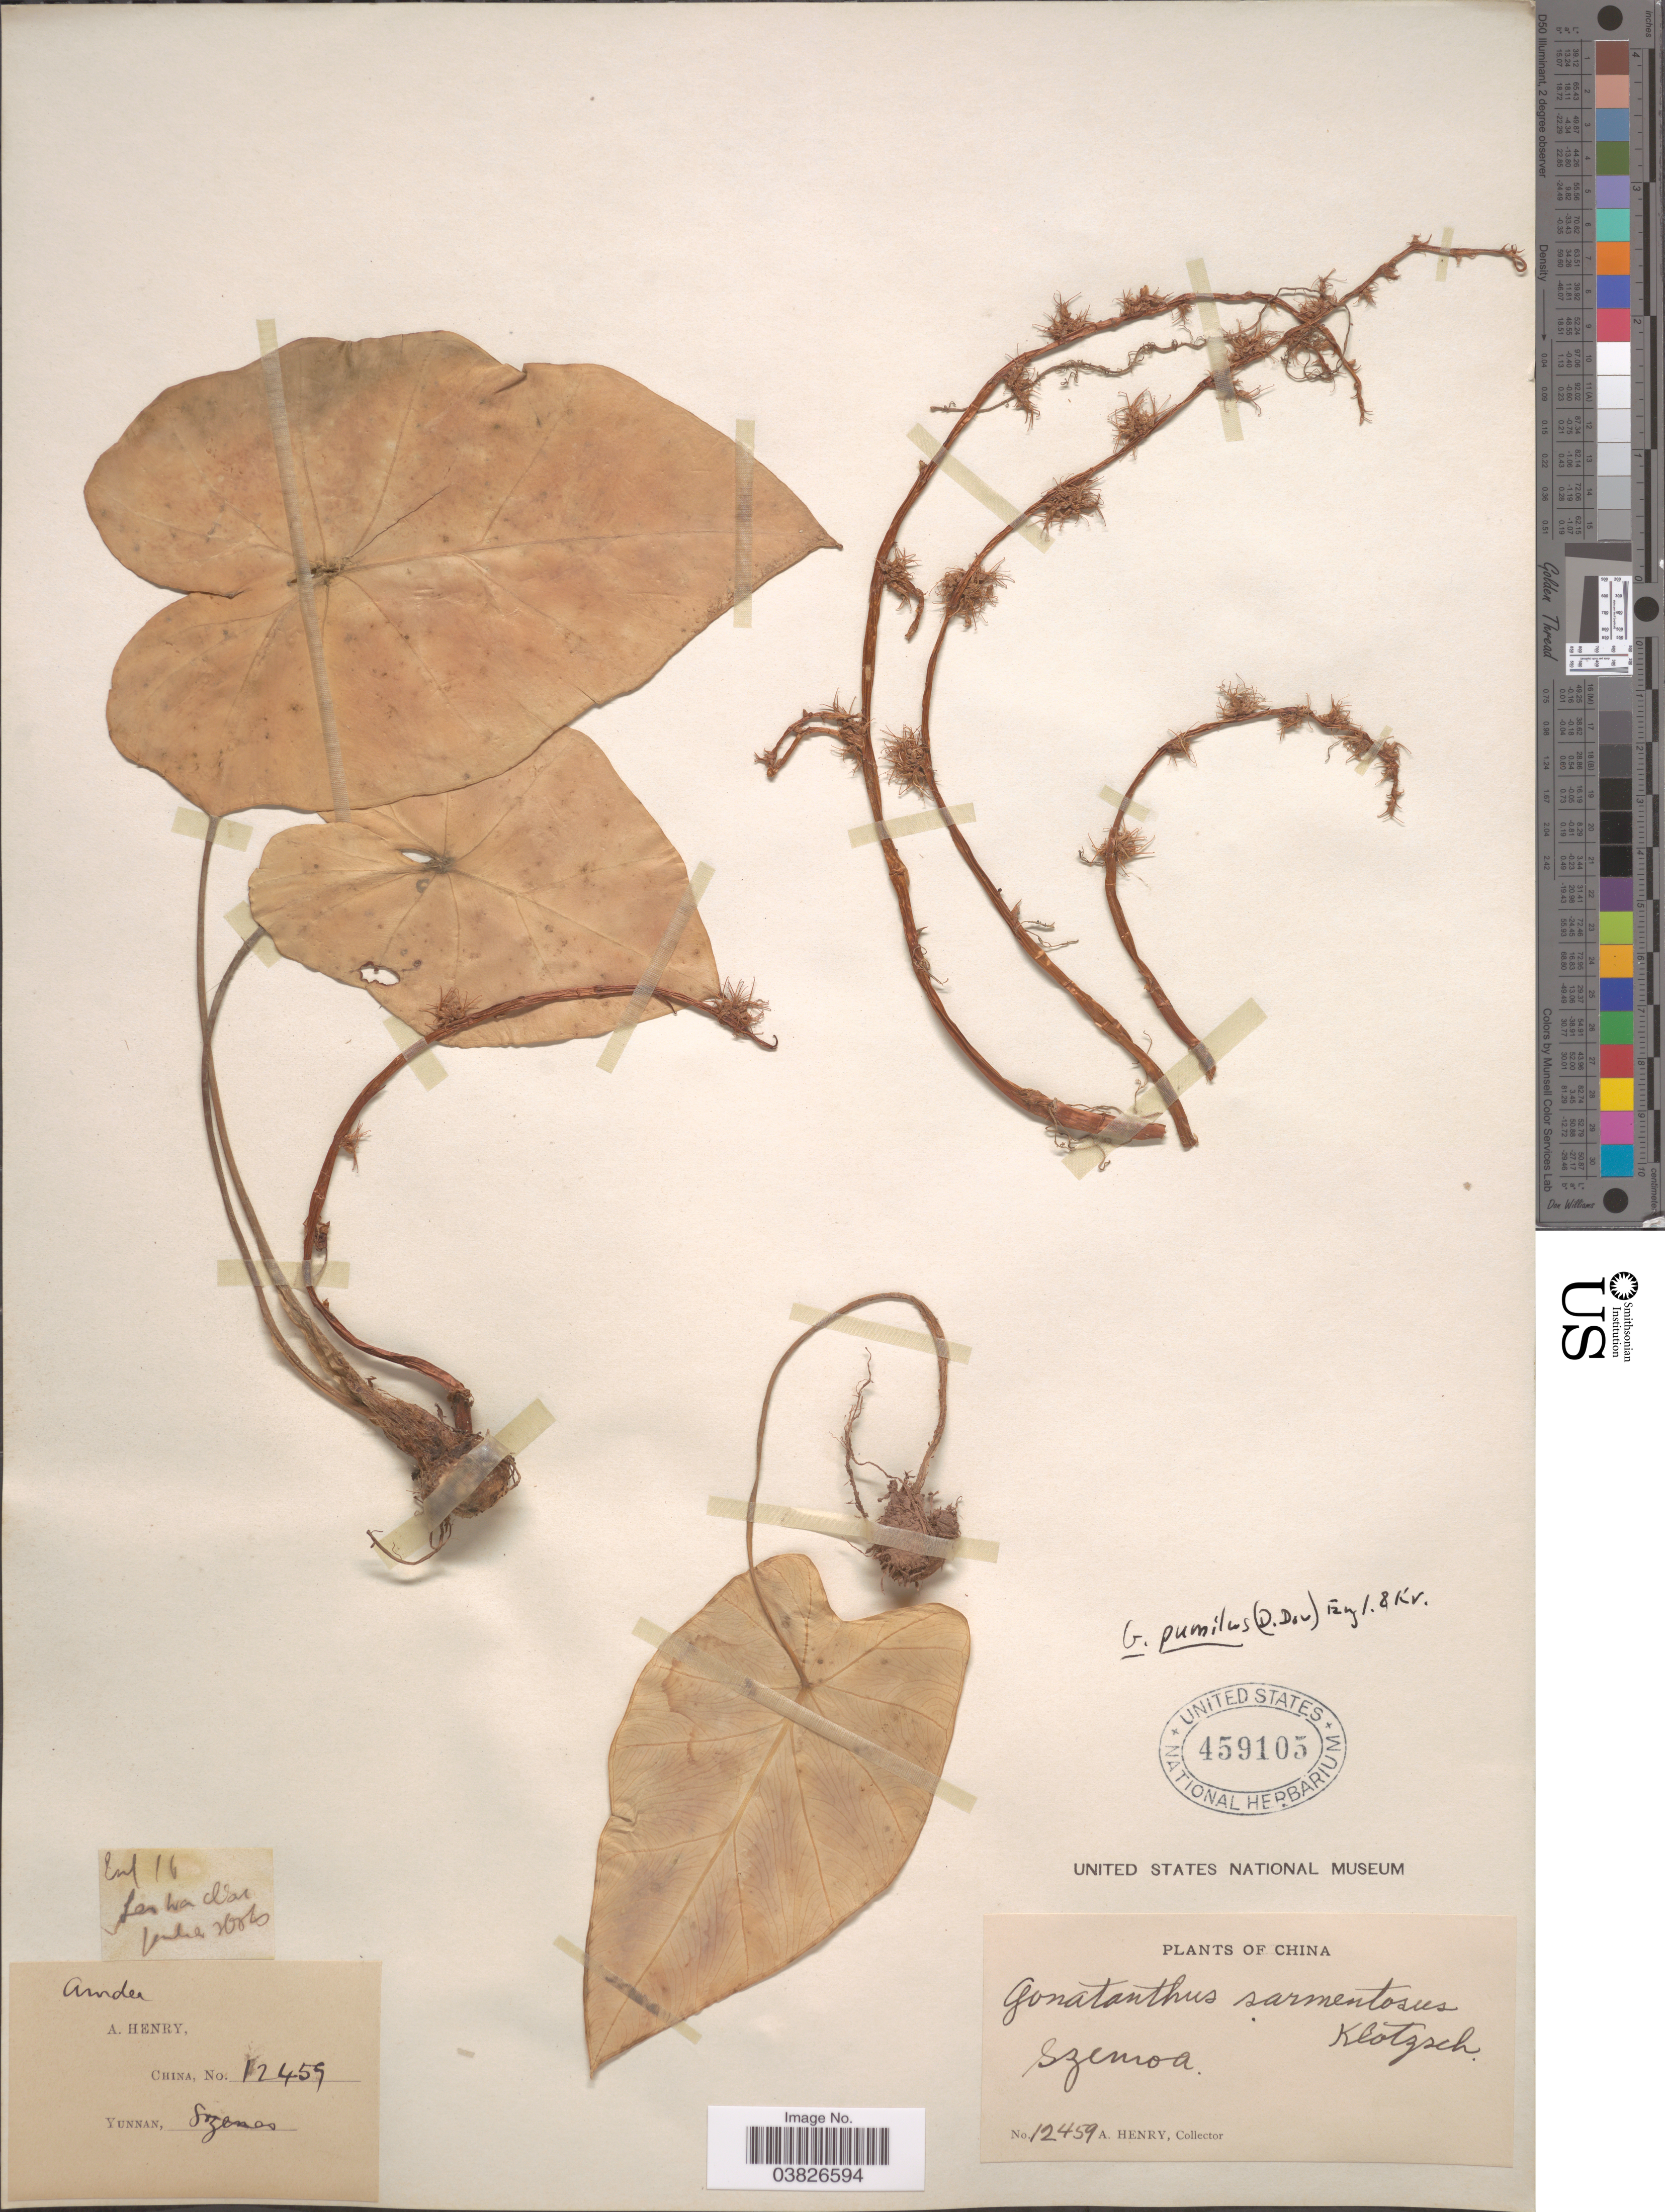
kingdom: Plantae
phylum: Tracheophyta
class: Liliopsida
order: Alismatales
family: Araceae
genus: Remusatia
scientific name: Remusatia pumila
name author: (D. Don) H. Li & A. Hay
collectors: A. Henry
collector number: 12459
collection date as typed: Transcribed d/m/y: /7/16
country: China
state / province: Yunnan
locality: Szemoa.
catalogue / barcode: US 459105